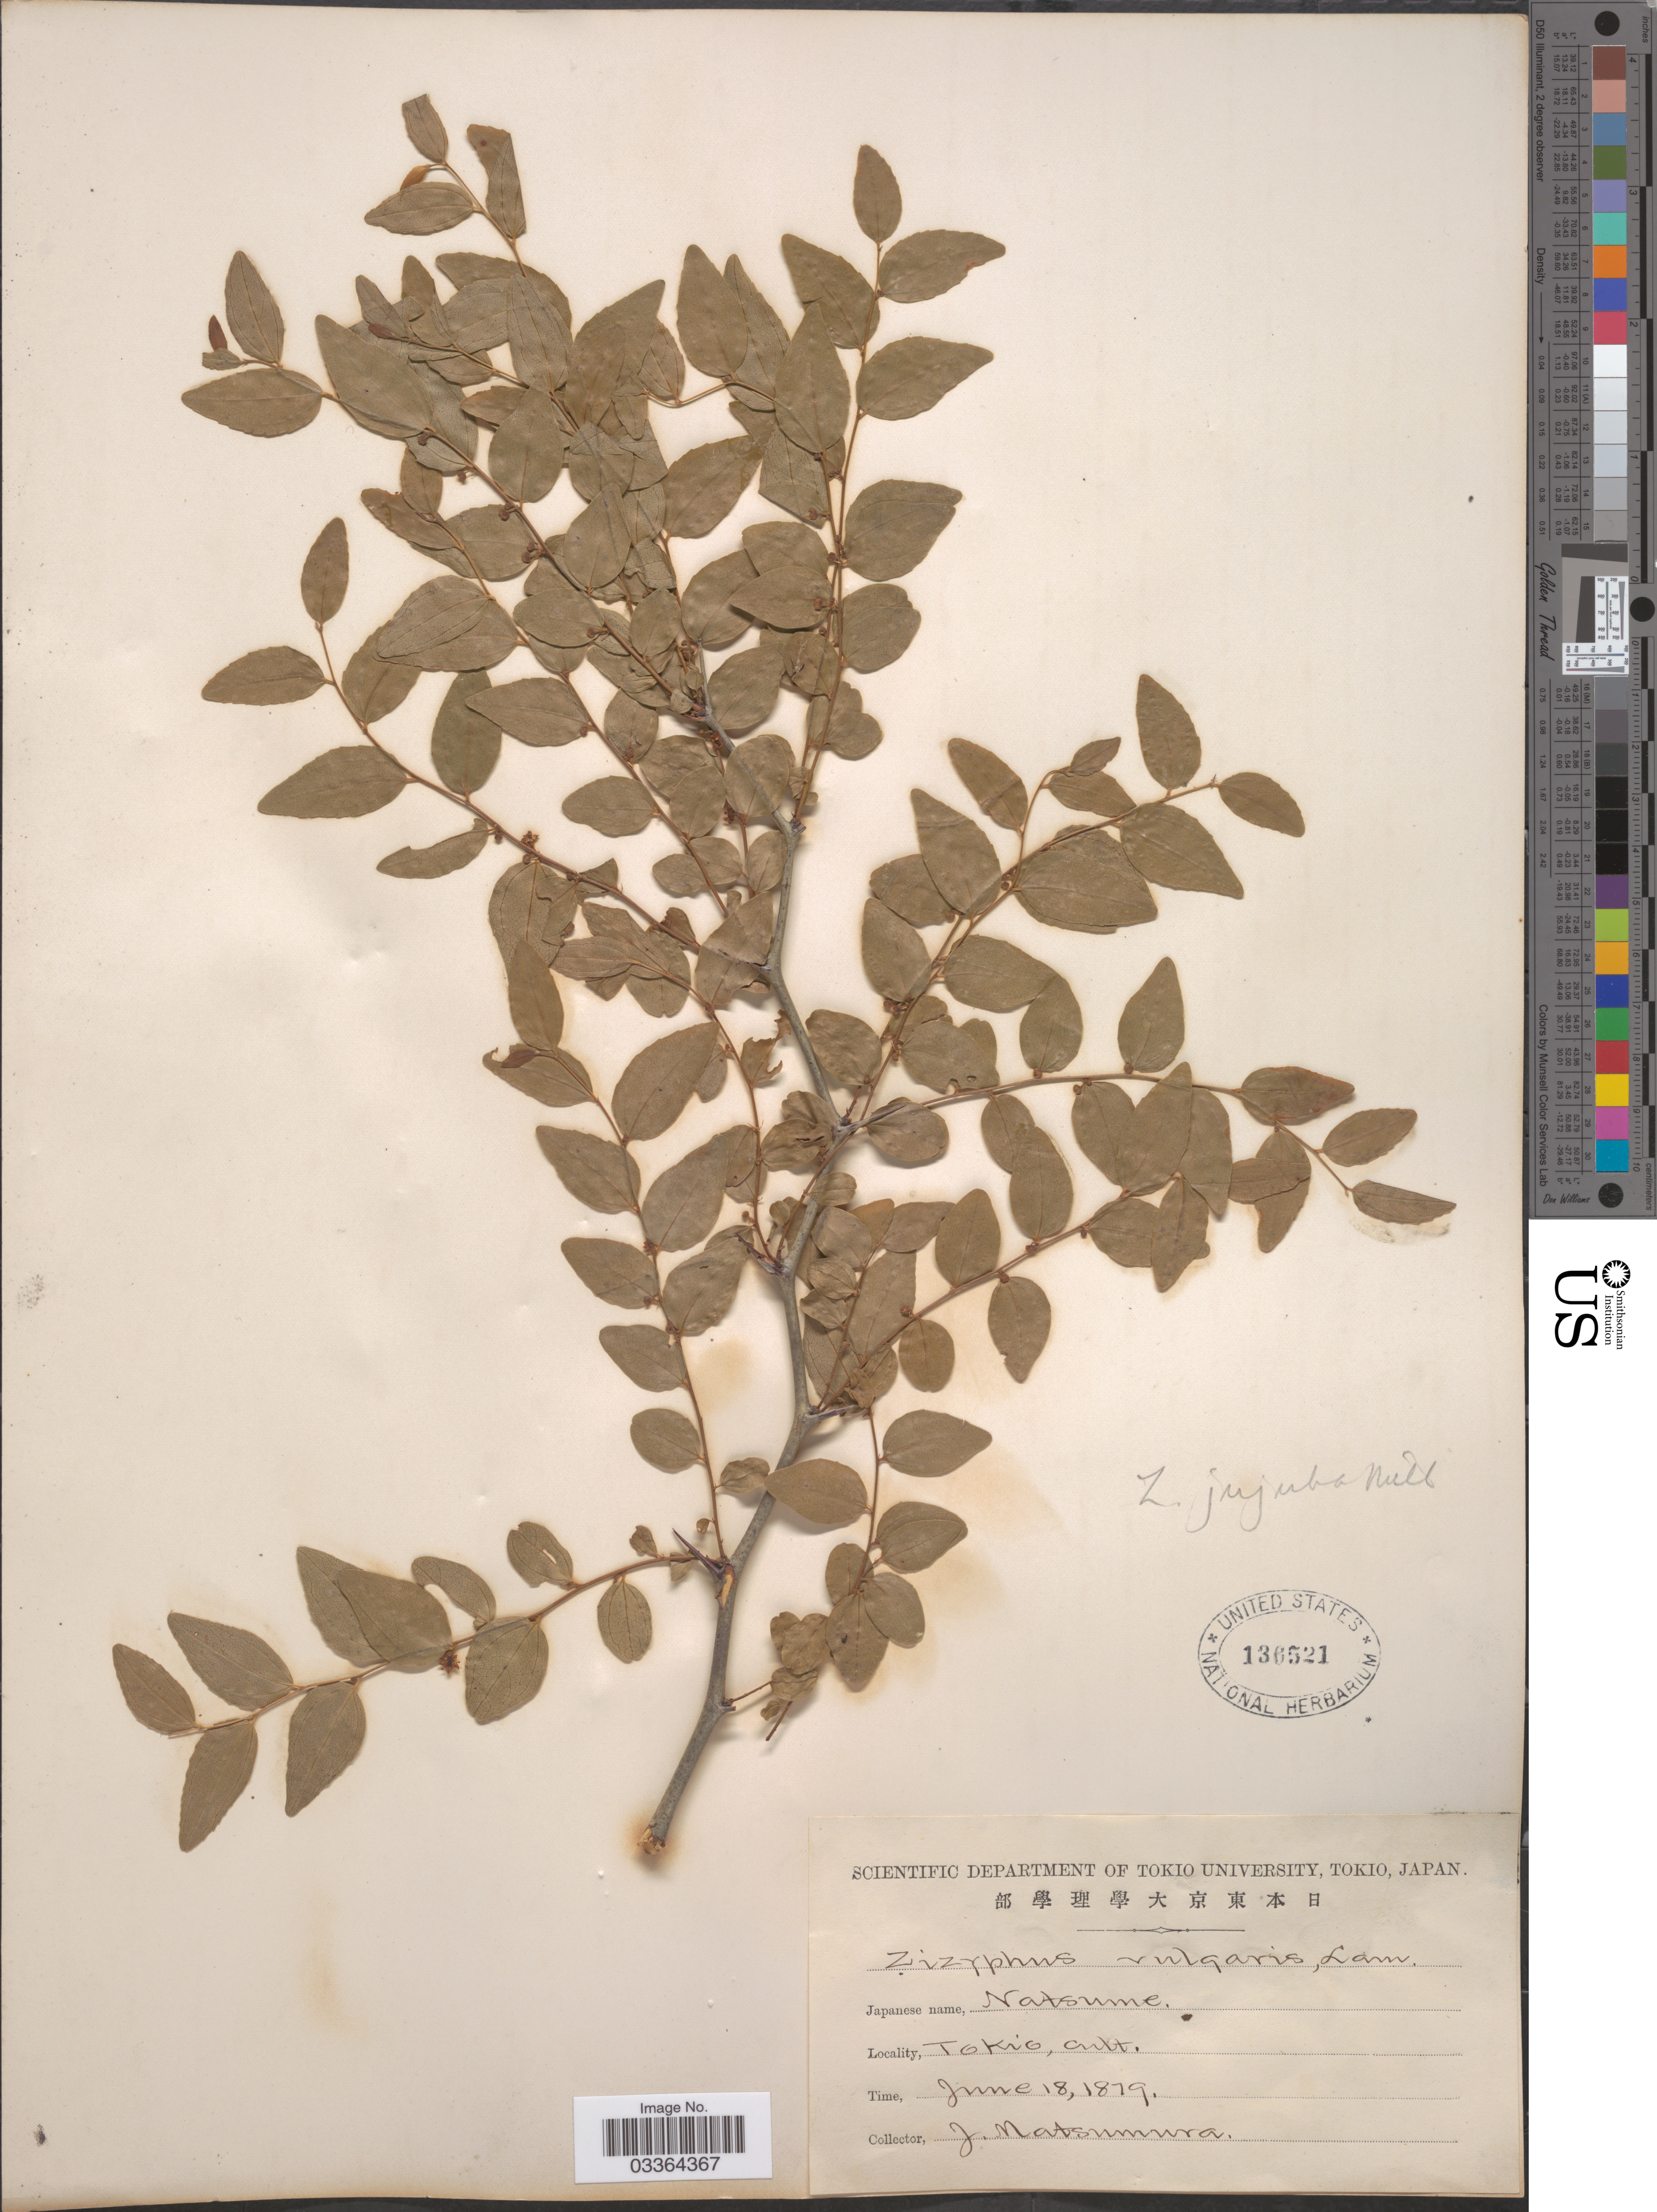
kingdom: Plantae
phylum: Tracheophyta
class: Magnoliopsida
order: Rosales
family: Rhamnaceae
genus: Ziziphus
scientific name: Ziziphus jujuba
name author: Mill.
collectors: J. Matsumura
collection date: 1879-06-18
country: Japan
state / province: Tokyo, Federal City of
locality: Tokio, cult.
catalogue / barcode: US 136521